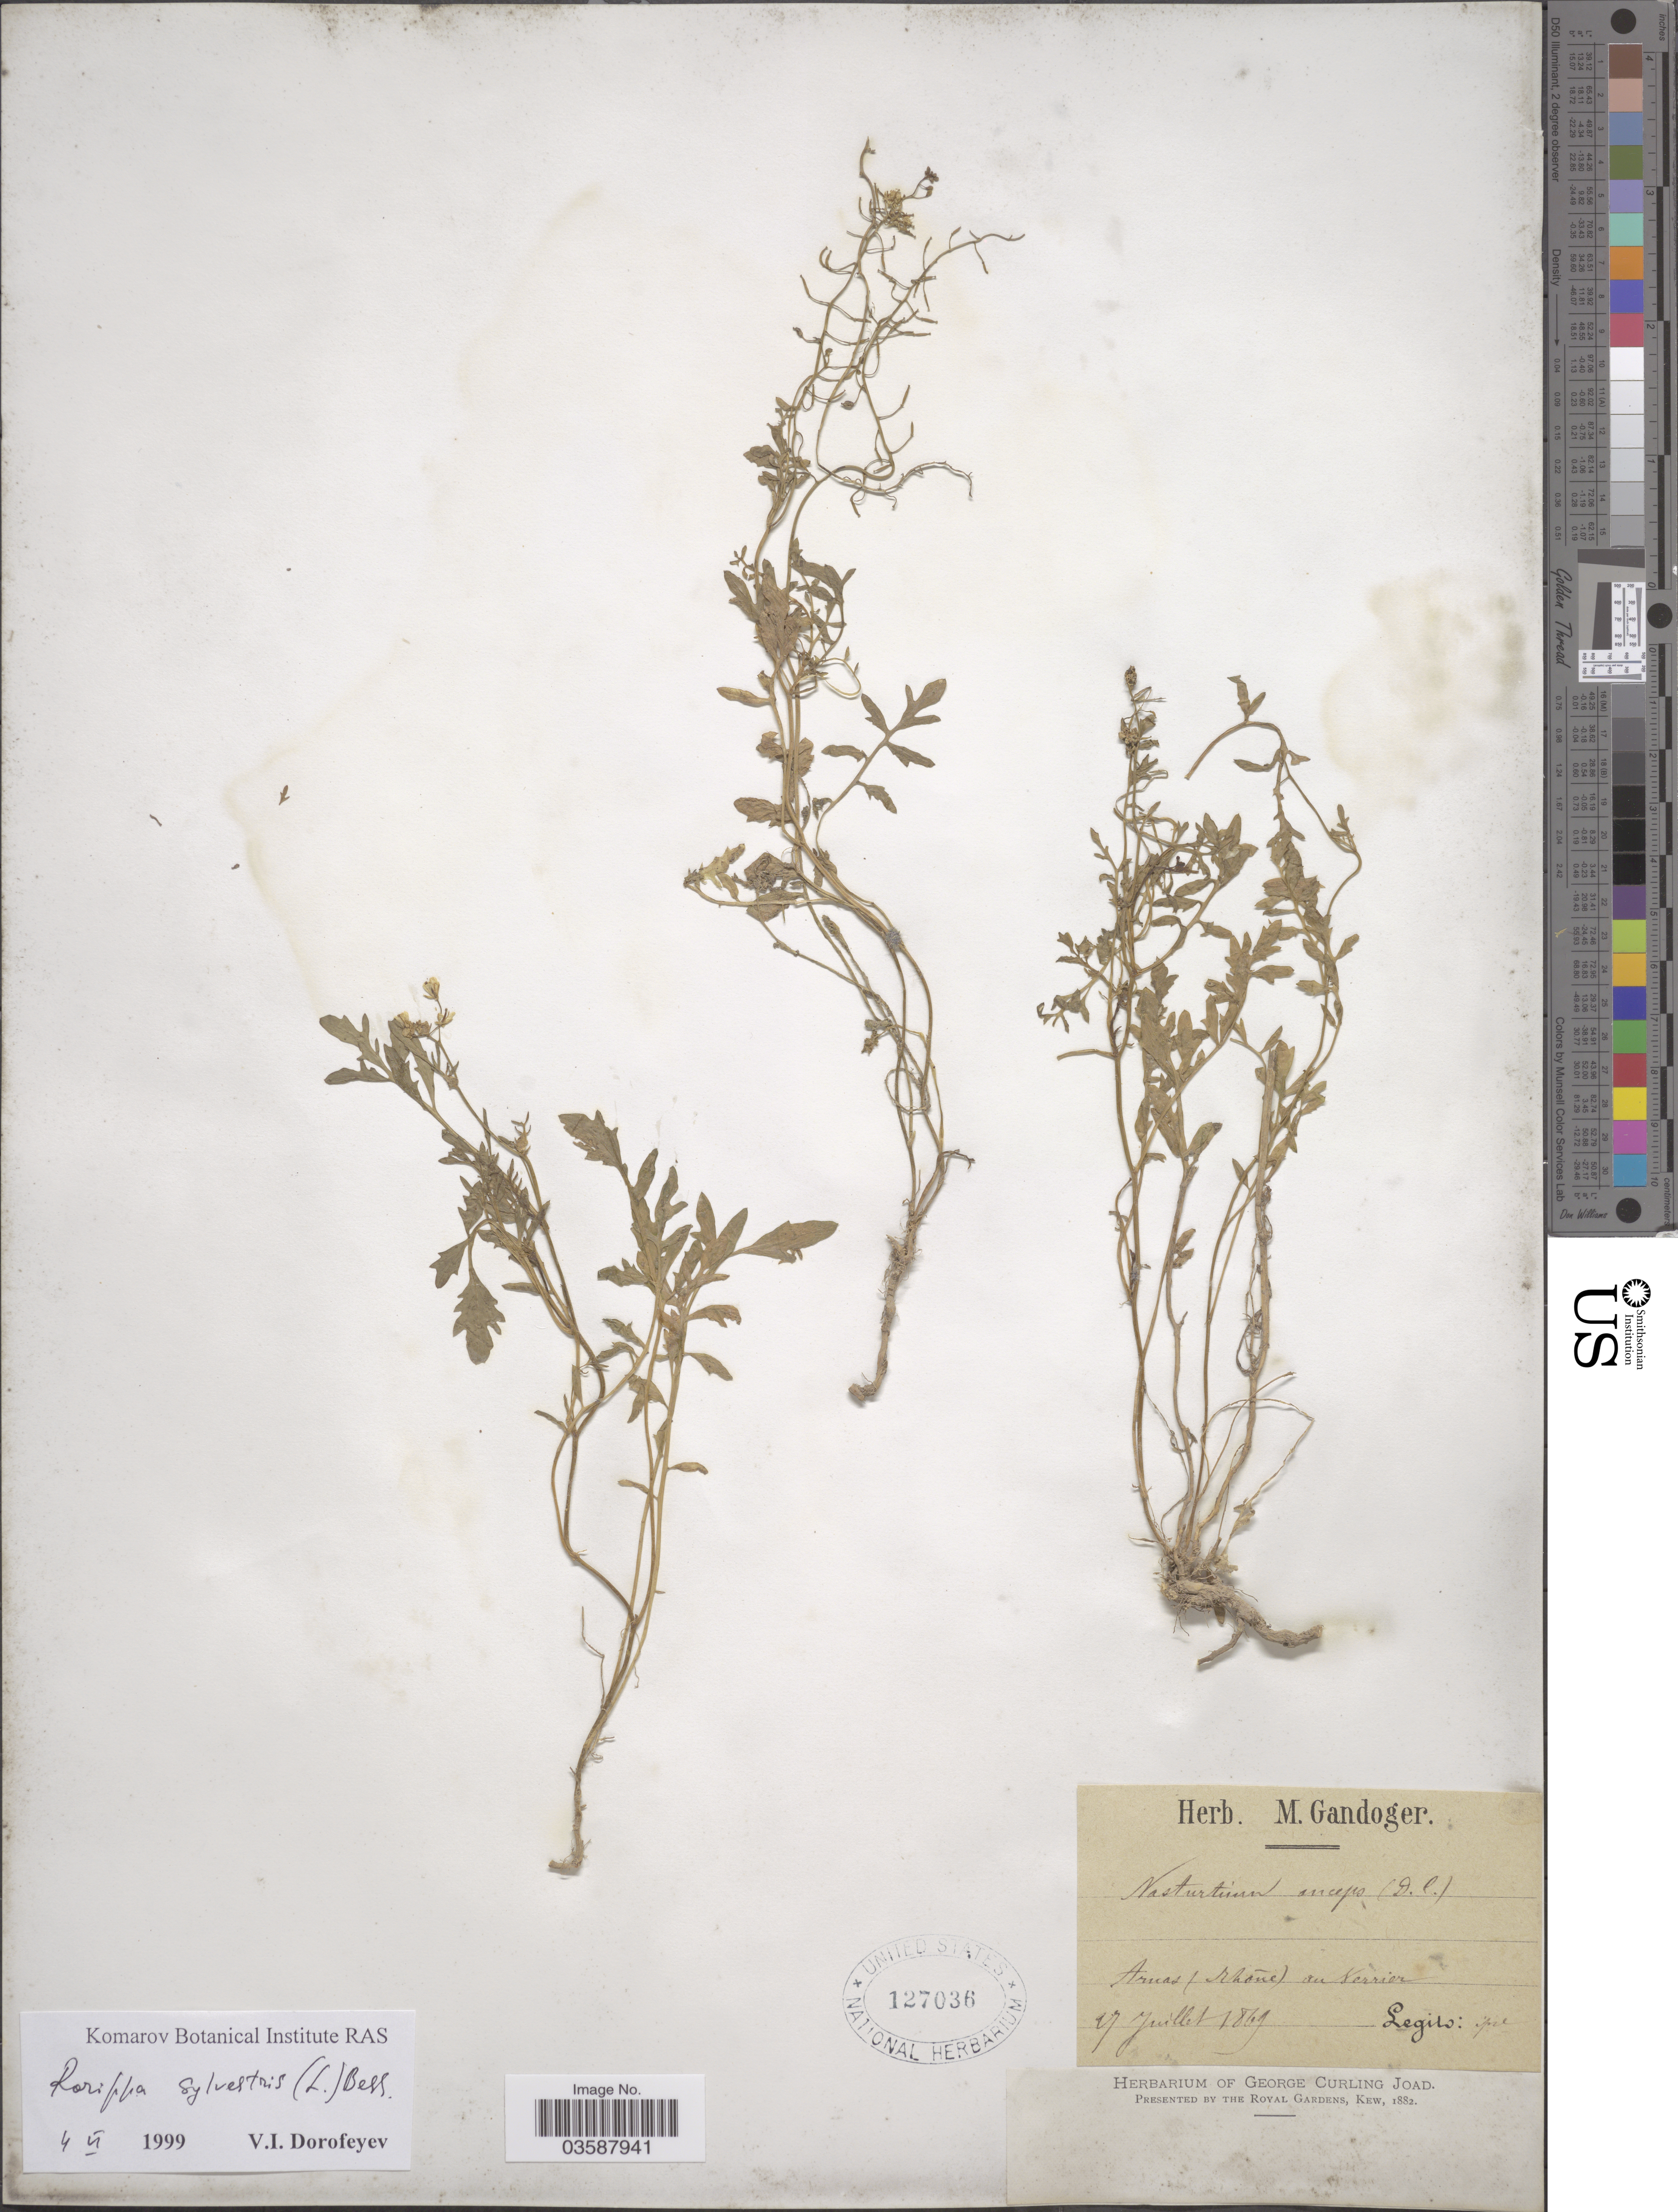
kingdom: Plantae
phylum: Tracheophyta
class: Magnoliopsida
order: Brassicales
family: Brassicaceae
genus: Rorippa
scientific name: Rorippa sylvestris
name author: (L.) Besser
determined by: Dorofeyev, V. I.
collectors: M. Gandoger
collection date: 1869-07-27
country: France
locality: Aruas (rhône) du Verrier.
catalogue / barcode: US 127036